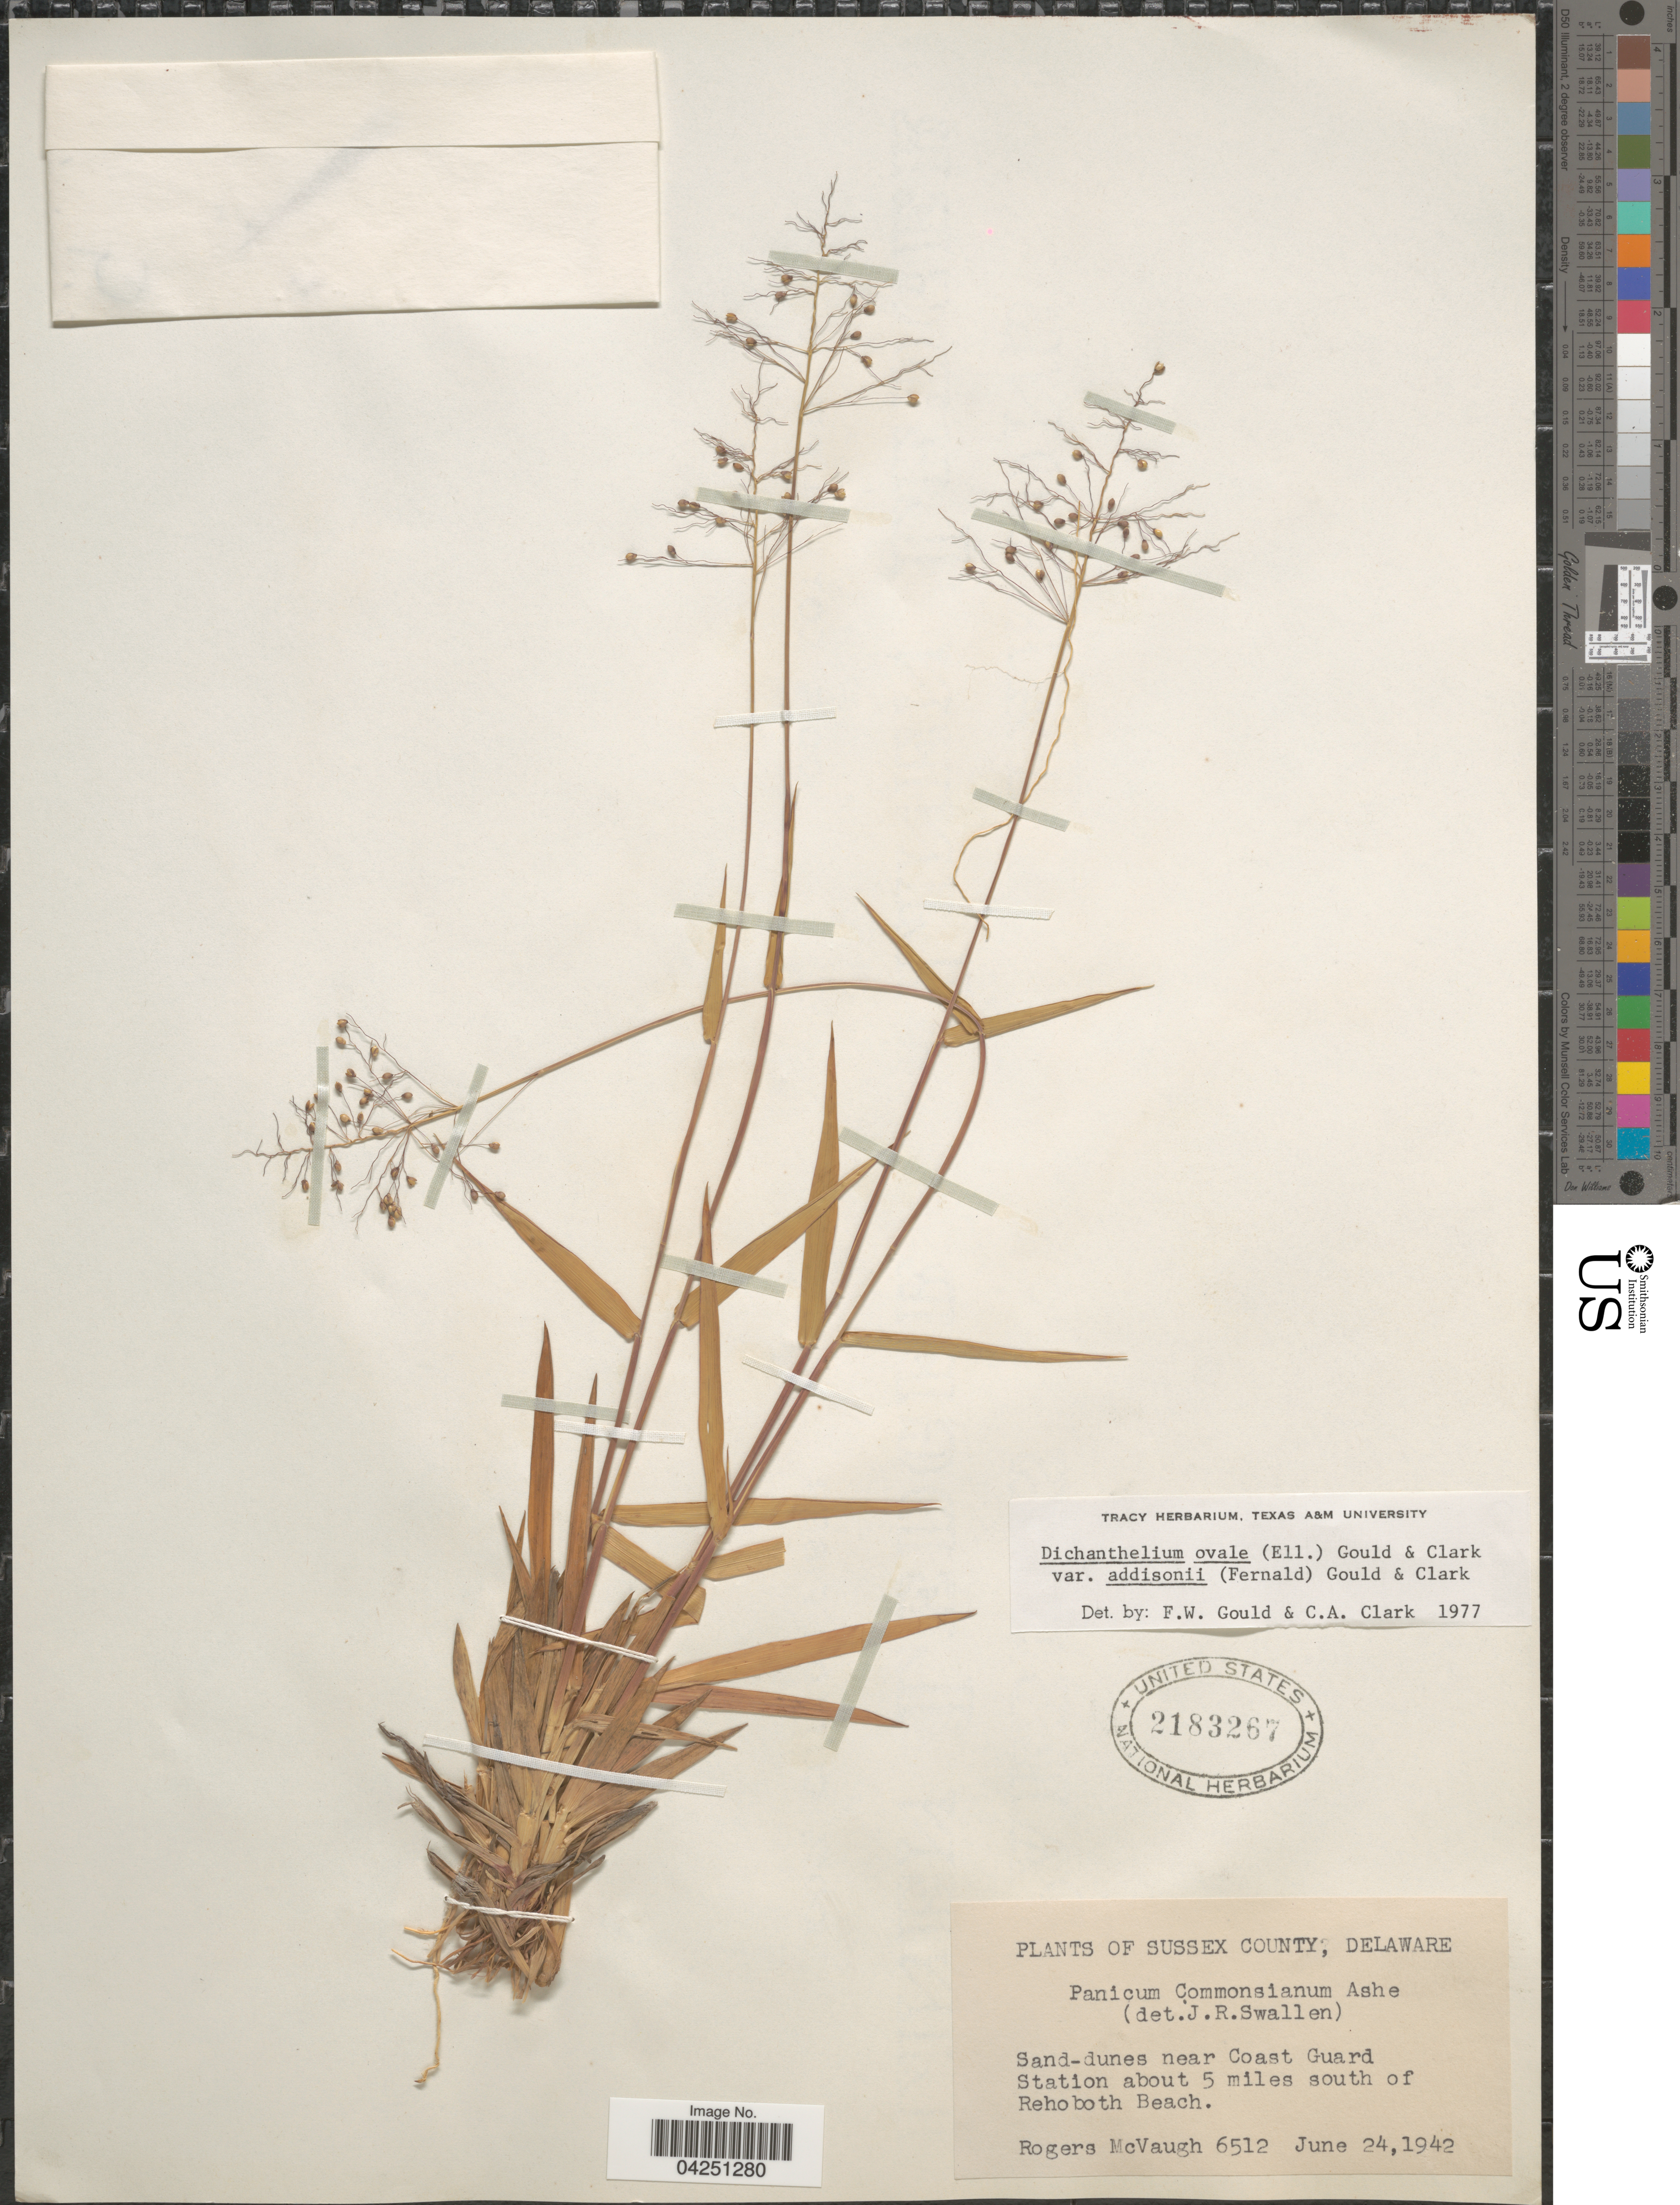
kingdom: Plantae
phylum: Tracheophyta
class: Liliopsida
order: Poales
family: Poaceae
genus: Dichanthelium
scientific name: Dichanthelium acuminatum var. acuminatum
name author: (Sw.) Gould & C.A. Clark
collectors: R. McVaugh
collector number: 6512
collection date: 1942-06-24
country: United States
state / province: Delaware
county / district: Sussex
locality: Sussex County. Sand-dunes near Coast Guard Station about 5 miles south of Rehoboth Beach.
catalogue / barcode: US 2183267